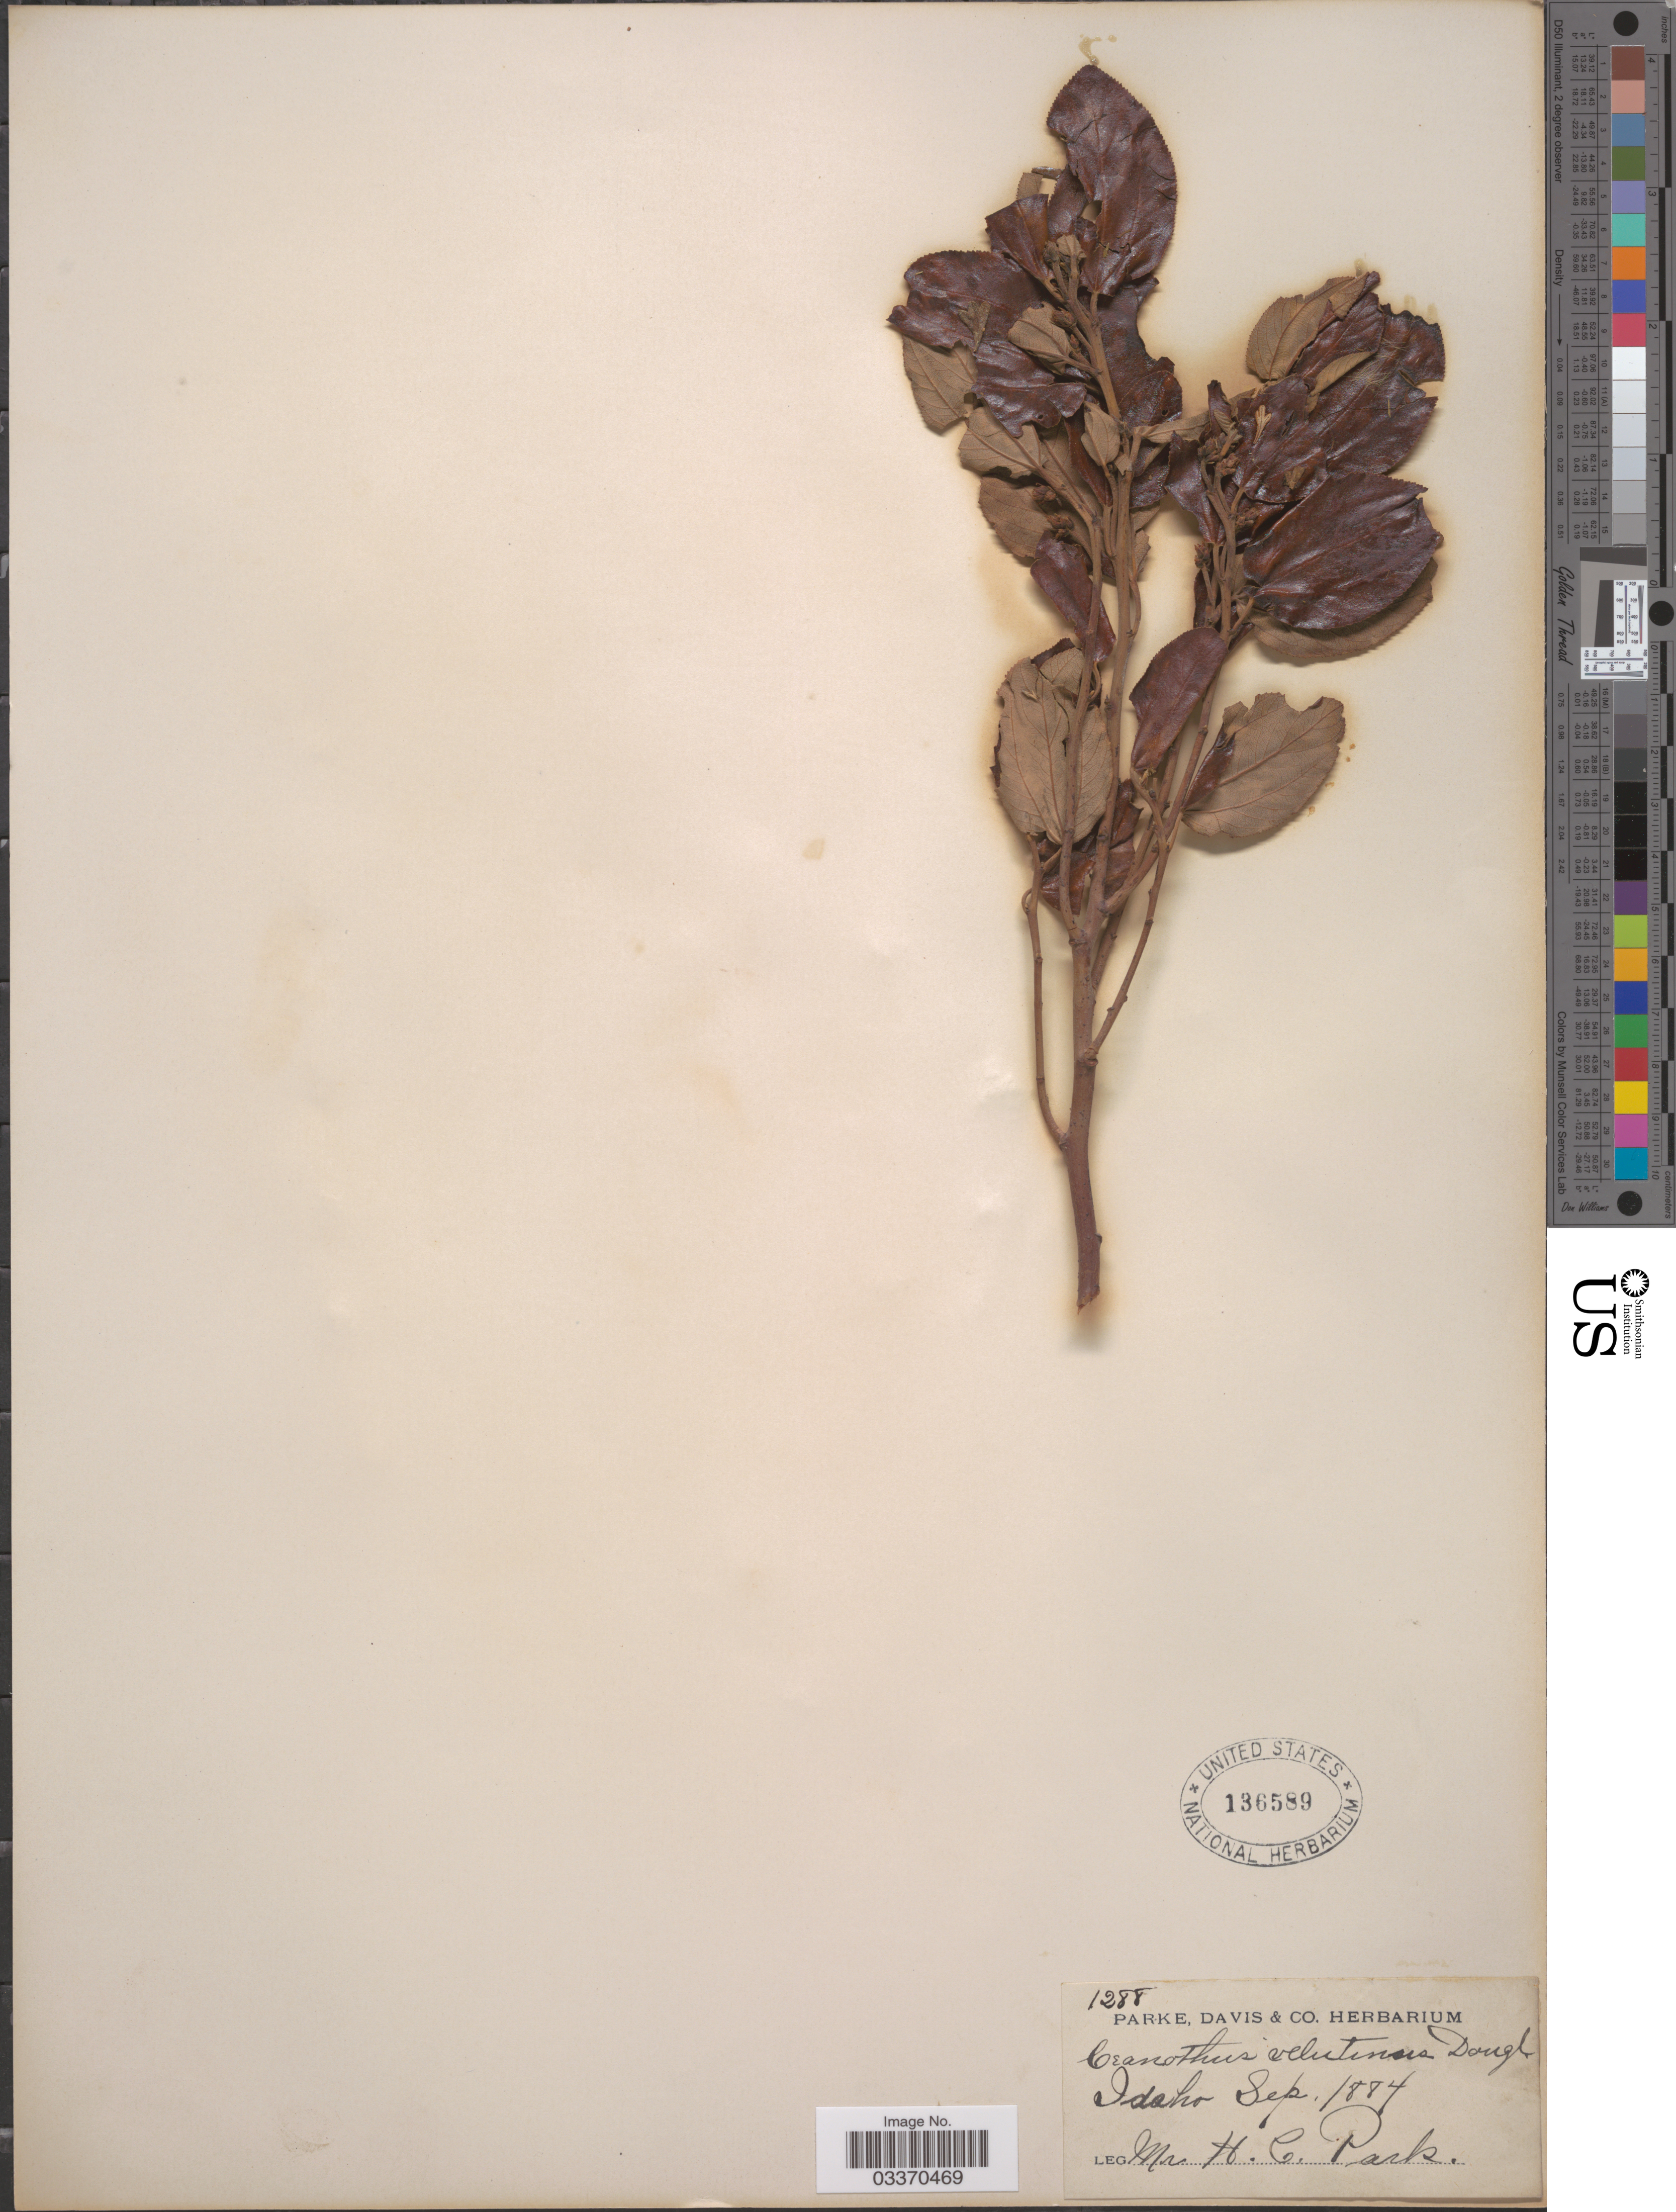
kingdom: Plantae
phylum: Tracheophyta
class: Magnoliopsida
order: Rosales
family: Rhamnaceae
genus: Ceanothus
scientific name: Ceanothus velutinus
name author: Douglas ex Hook.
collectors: H. Park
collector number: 1288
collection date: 1884-09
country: United States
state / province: Idaho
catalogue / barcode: US 136589